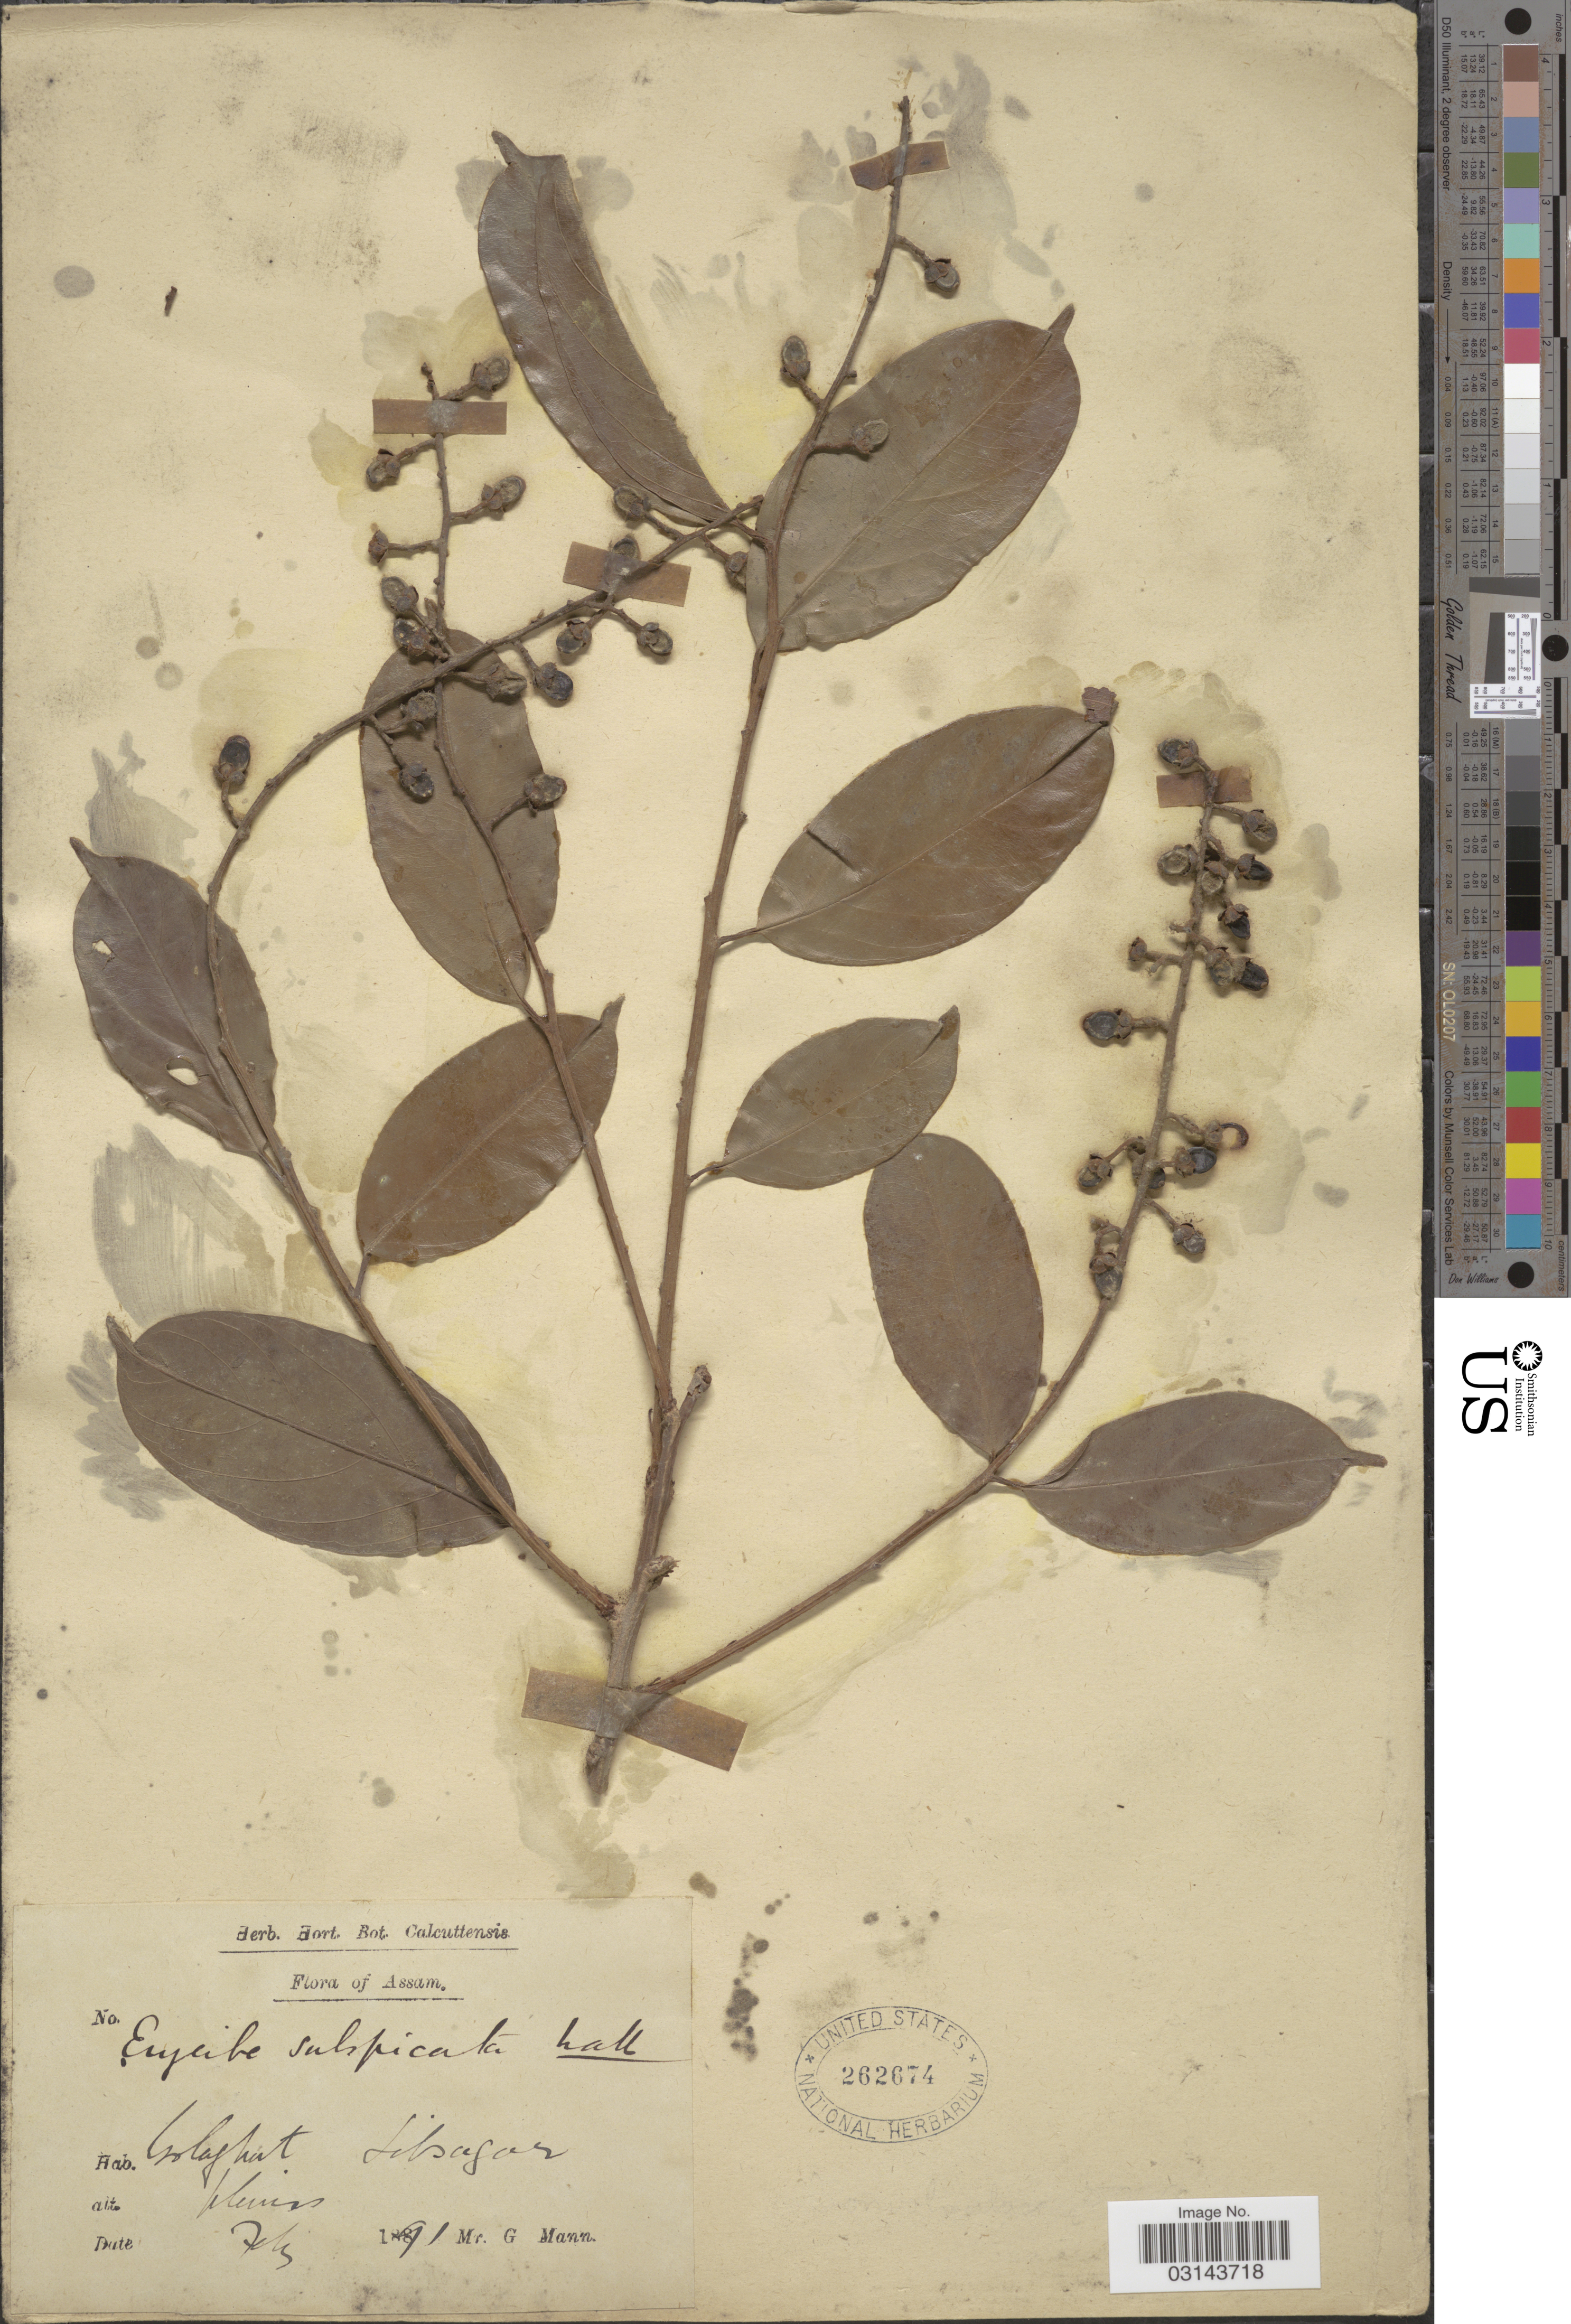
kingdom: Plantae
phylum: Tracheophyta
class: Magnoliopsida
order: Solanales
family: Convolvulaceae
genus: Erycibe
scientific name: Erycibe subspicata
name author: Wall. ex G. Don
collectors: G. Mann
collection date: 1891-02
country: India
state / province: Assam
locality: Golaghat Sibsagar.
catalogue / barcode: US 262674